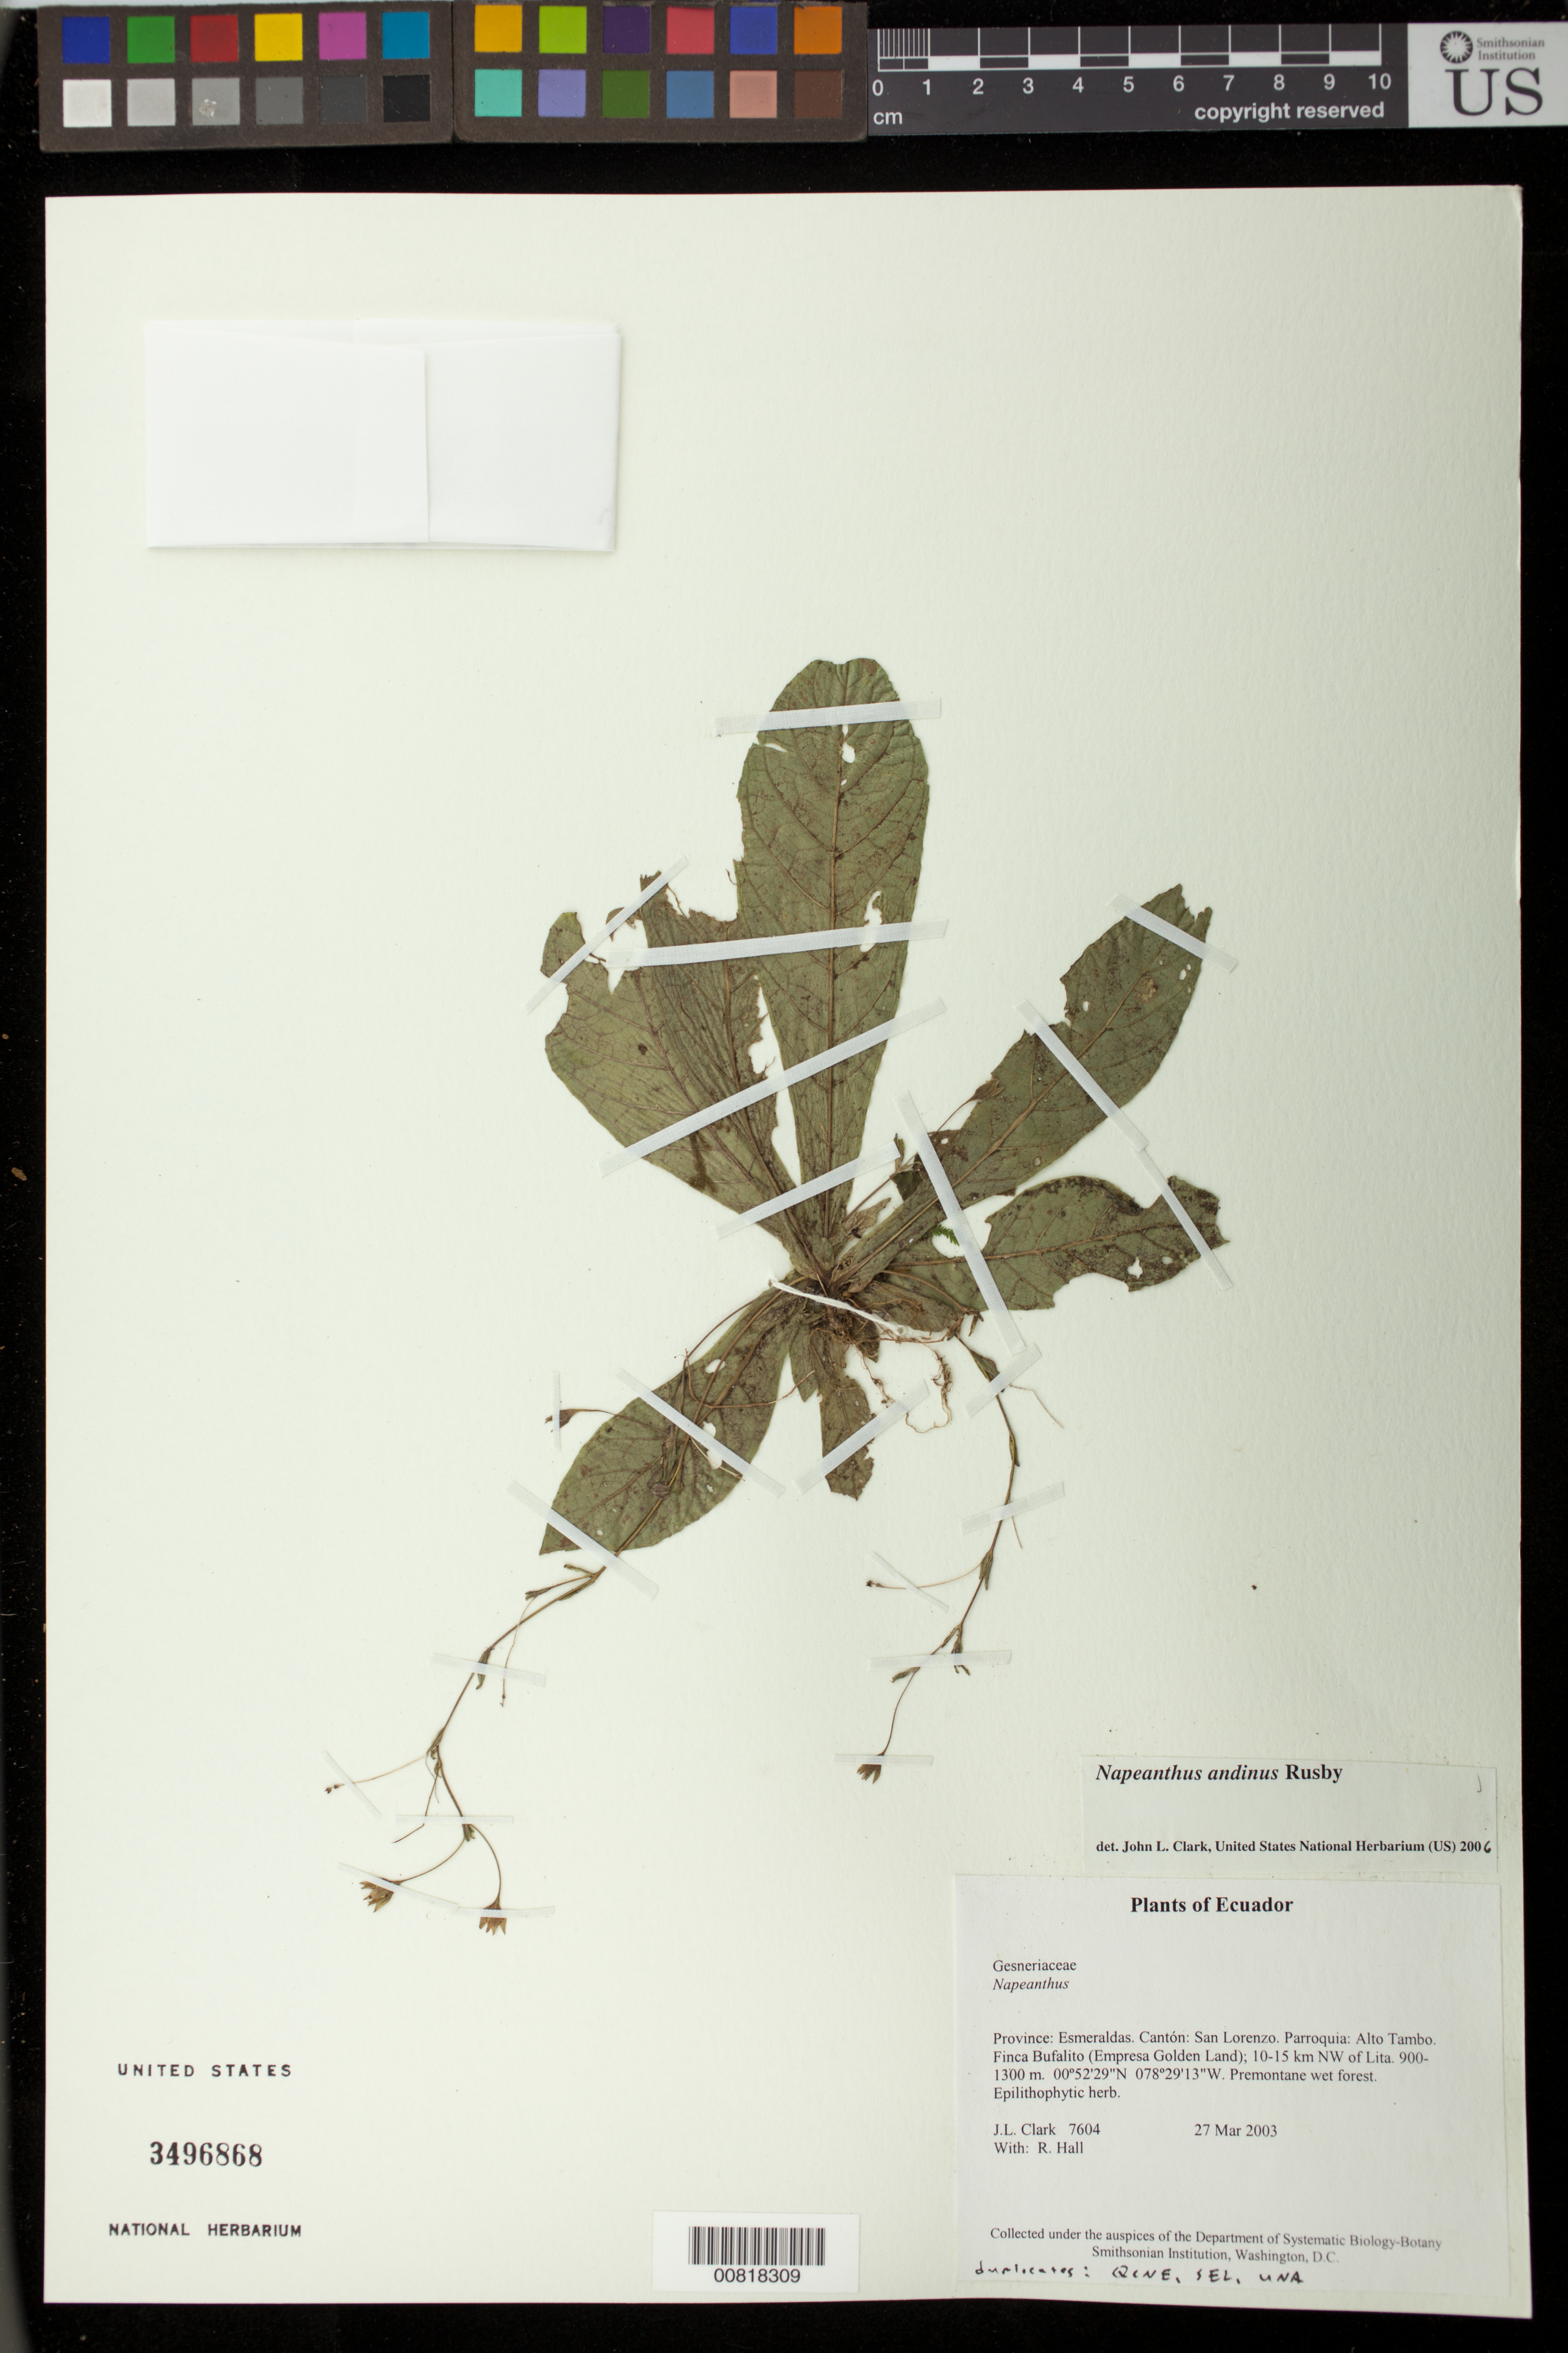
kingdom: Plantae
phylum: Tracheophyta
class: Magnoliopsida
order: Lamiales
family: Gesneriaceae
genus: Napeanthus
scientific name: Napeanthus andinus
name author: Rusby ex Donn. Sm.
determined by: Clark, J. L., (SEL), The Marie Selby Botanical Garden (UNITED STATES)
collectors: J. L. Clark & R. Hall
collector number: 7604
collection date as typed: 27 Mar 2003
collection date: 2003-03-27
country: Ecuador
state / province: Esmeraldas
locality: San Lorenzo. Parroquia: Alto Tambo. Finca Bufalito (Empresa Golden Land); 10-15 km NW of Lita.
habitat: Premontane wet forest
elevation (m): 900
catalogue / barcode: US 3496868